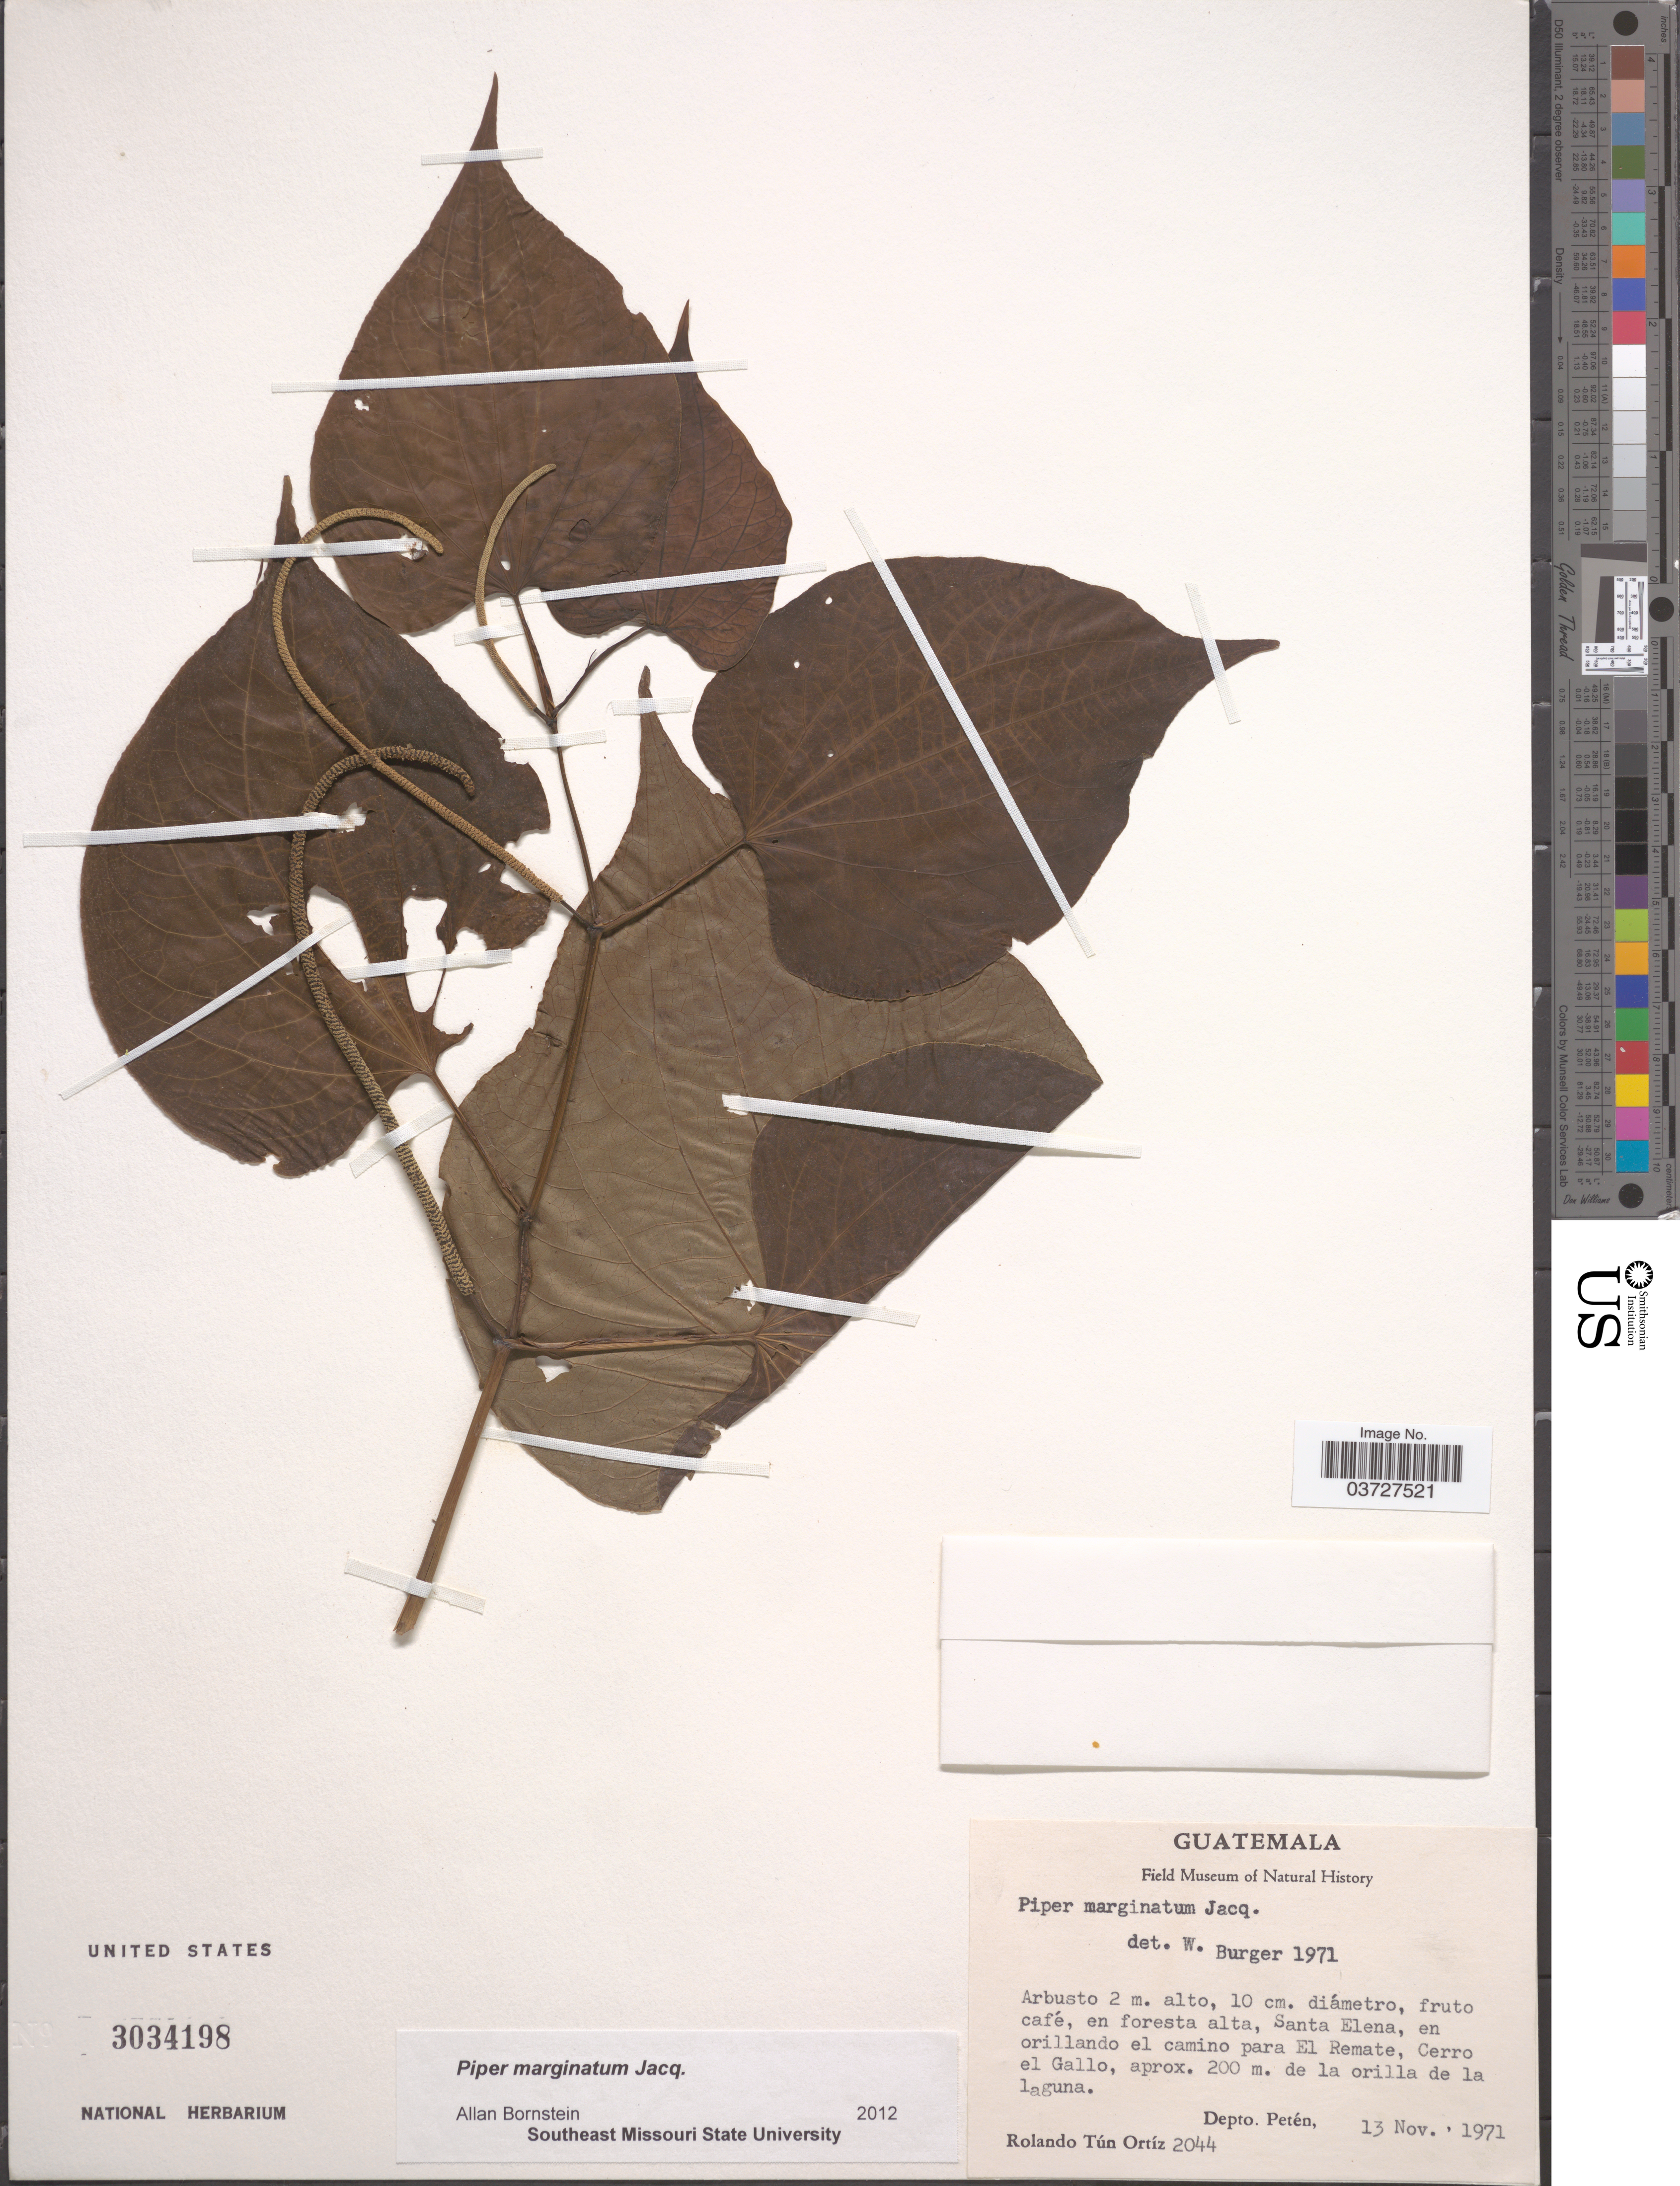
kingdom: Plantae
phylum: Tracheophyta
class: Magnoliopsida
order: Piperales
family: Piperaceae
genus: Piper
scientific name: Piper marginatum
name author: Jacq.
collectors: R. T. Ortíz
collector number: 2044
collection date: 1971-11-13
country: Guatemala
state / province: El Peten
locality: Santa Elena, en orillando el camino para El Remate, Cerro el Gallo, de la orilla de la laguna.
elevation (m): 200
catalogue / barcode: US 3034198